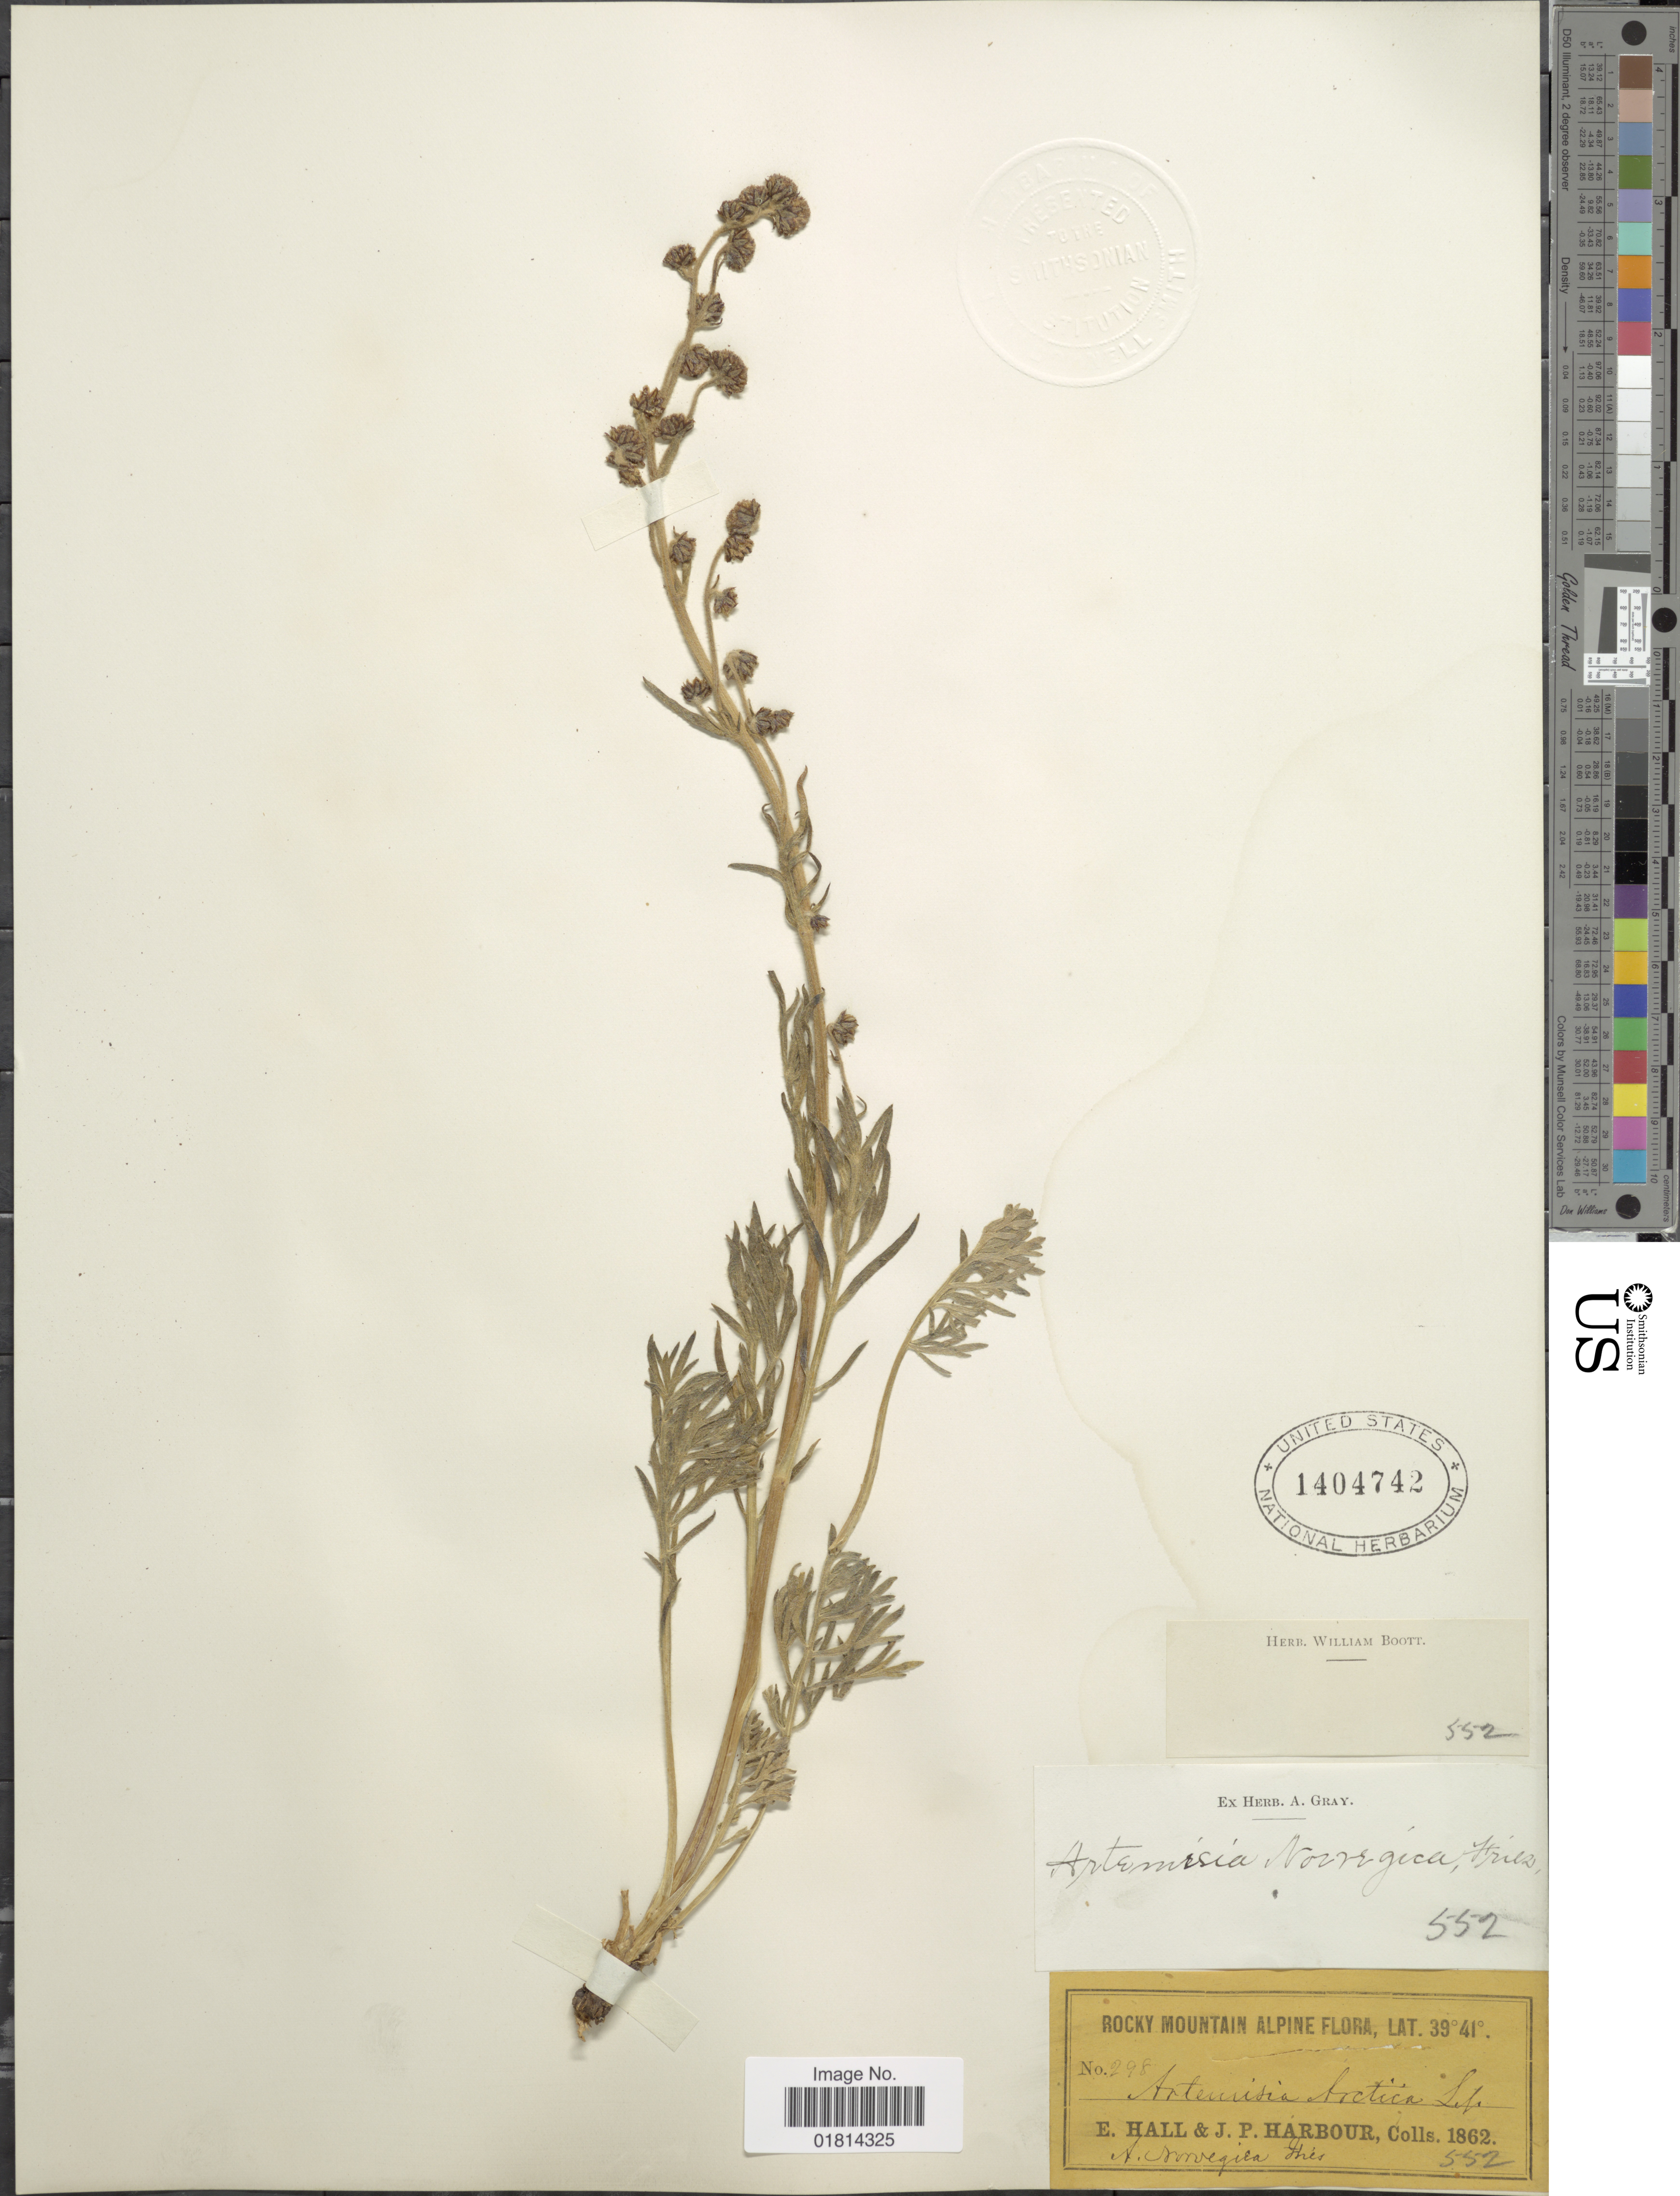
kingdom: Plantae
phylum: Tracheophyta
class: Magnoliopsida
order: Asterales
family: Asteraceae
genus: Artemisia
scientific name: Artemisia arctica subsp. saxicola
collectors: E. Hall & J. Harbour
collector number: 298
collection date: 1862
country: United States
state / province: Colorado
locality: Rocky Mtns. alpine flora.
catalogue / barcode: US 1404742